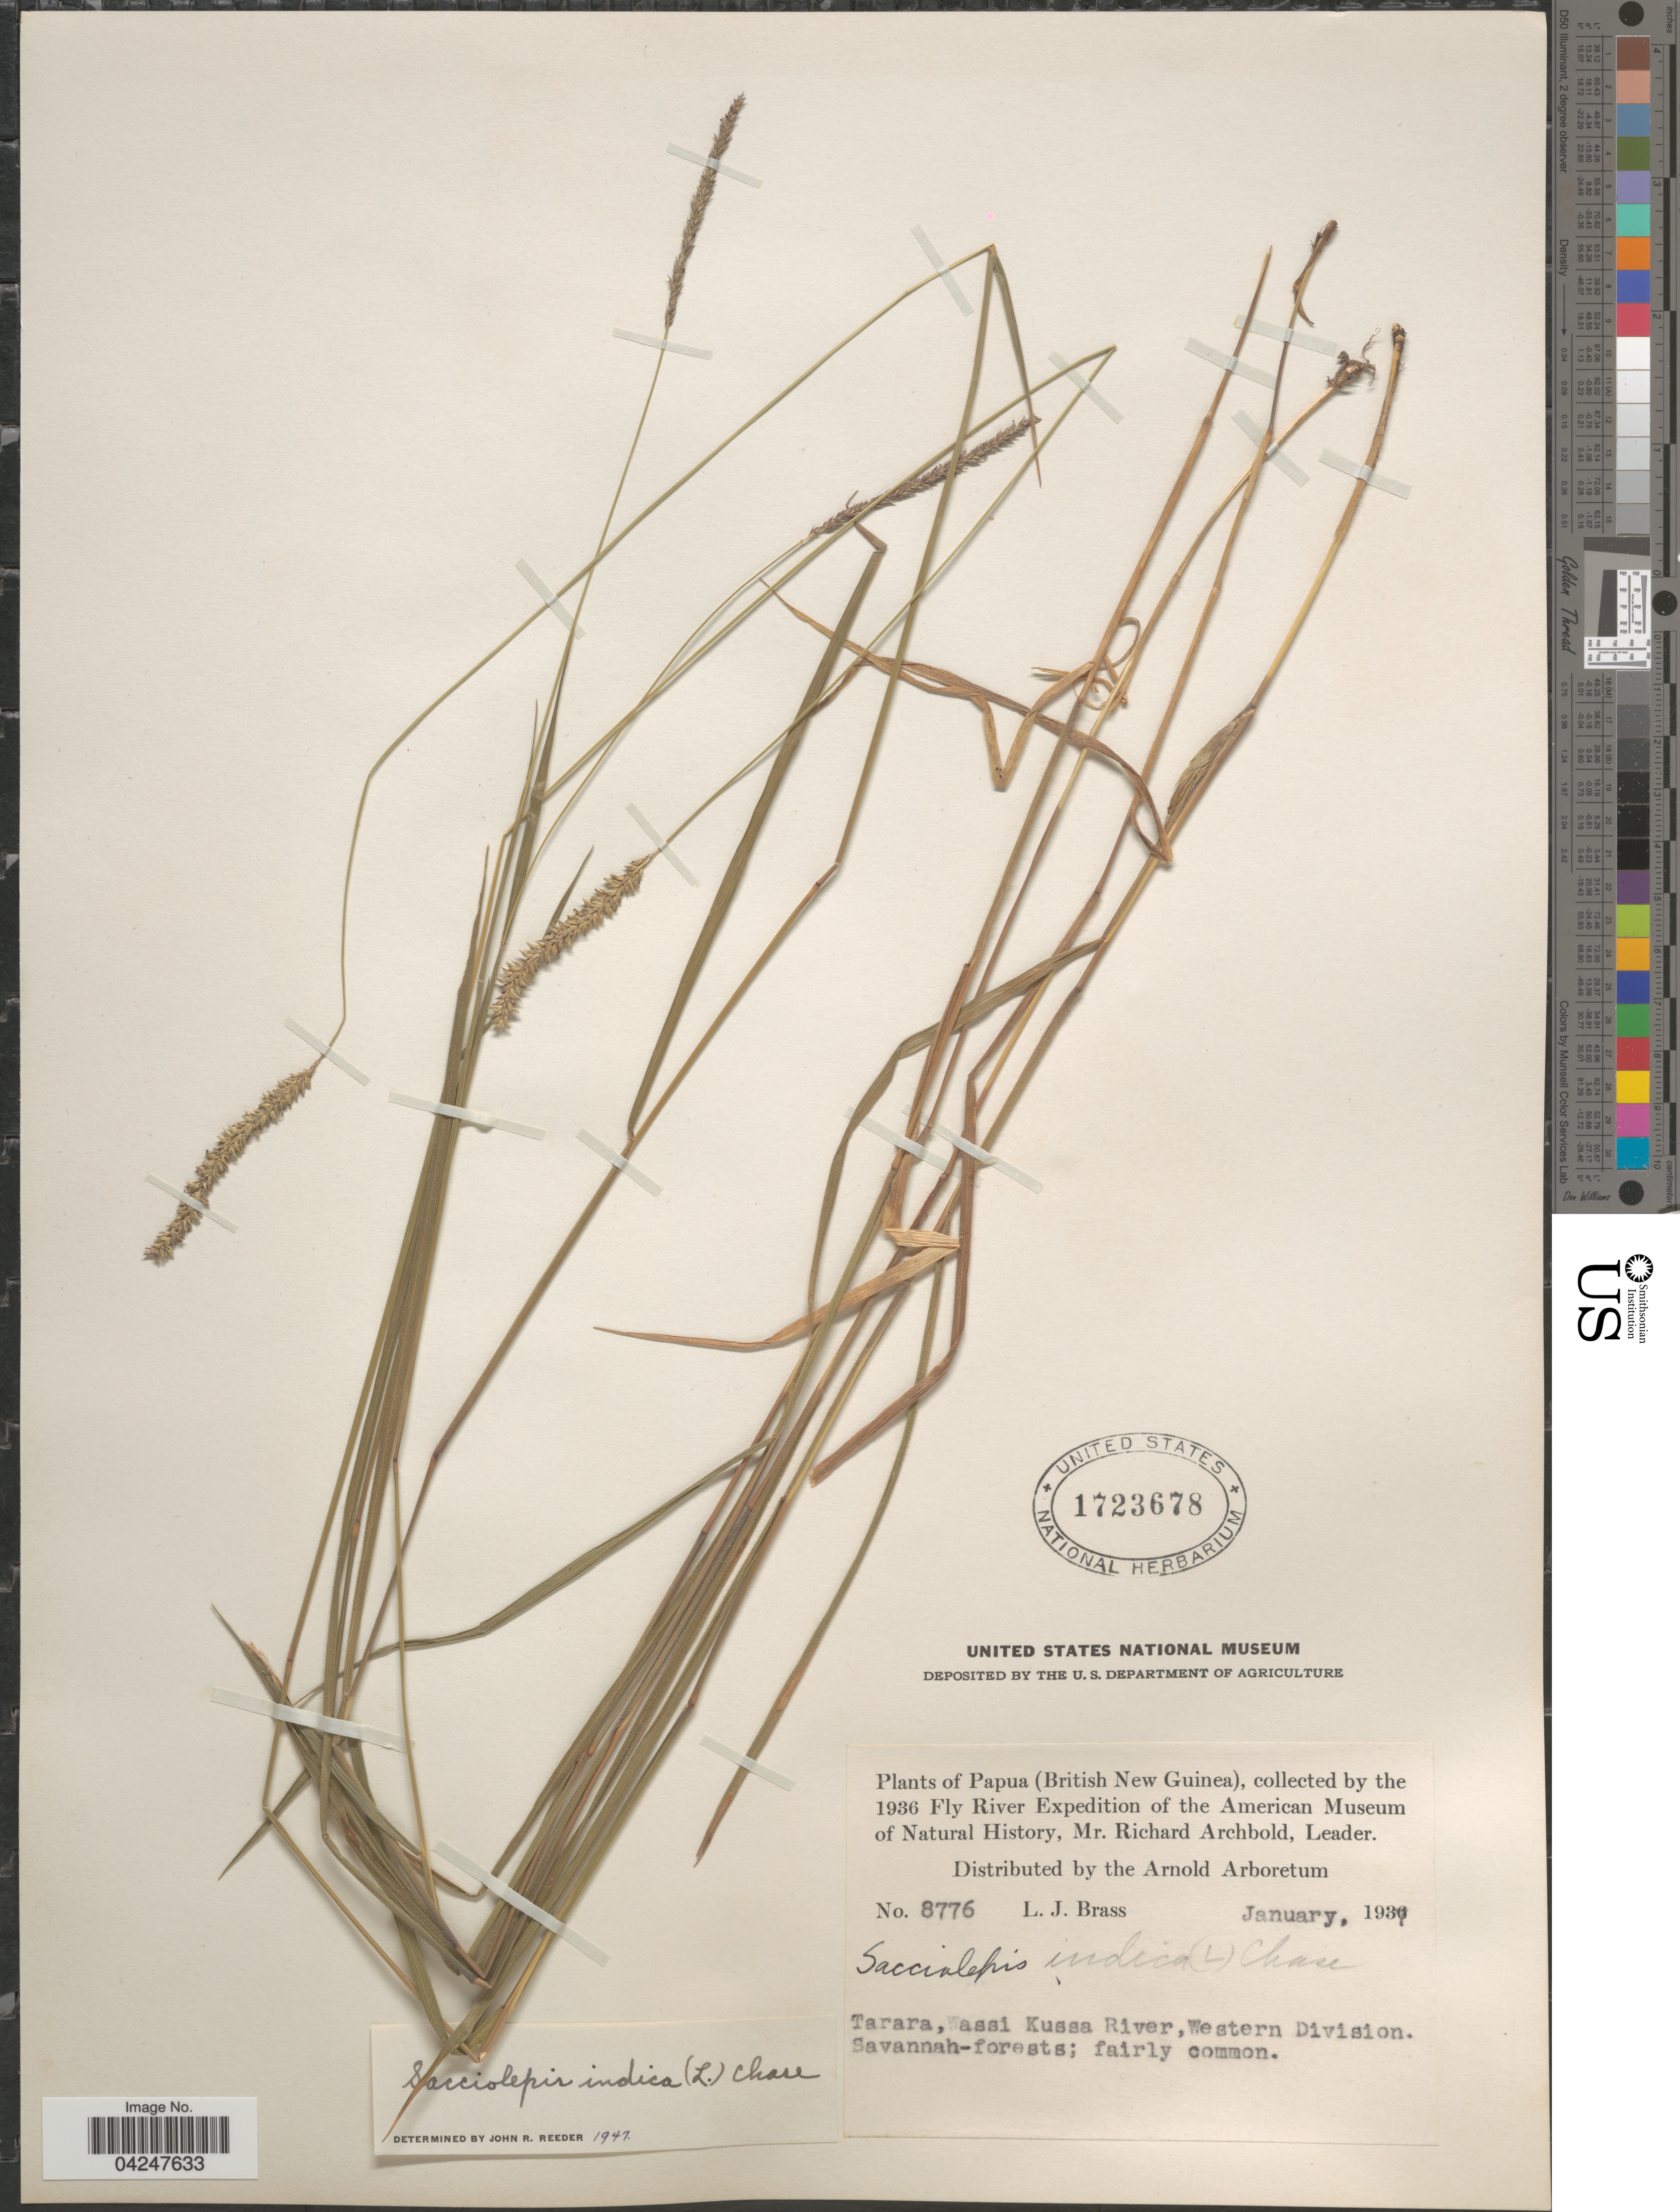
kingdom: Plantae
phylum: Tracheophyta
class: Liliopsida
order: Poales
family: Poaceae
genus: Sacciolepis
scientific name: Sacciolepis indica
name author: (L.) Chase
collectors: L. J. Brass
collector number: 8776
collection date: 1937-01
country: Papua New Guinea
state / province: Manus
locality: Papua (British New Guinea). 1936 Fly River Expedition of the American Museum of Natural History. Tarara, Wassi Kussa River, Western Division.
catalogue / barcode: US 1723678